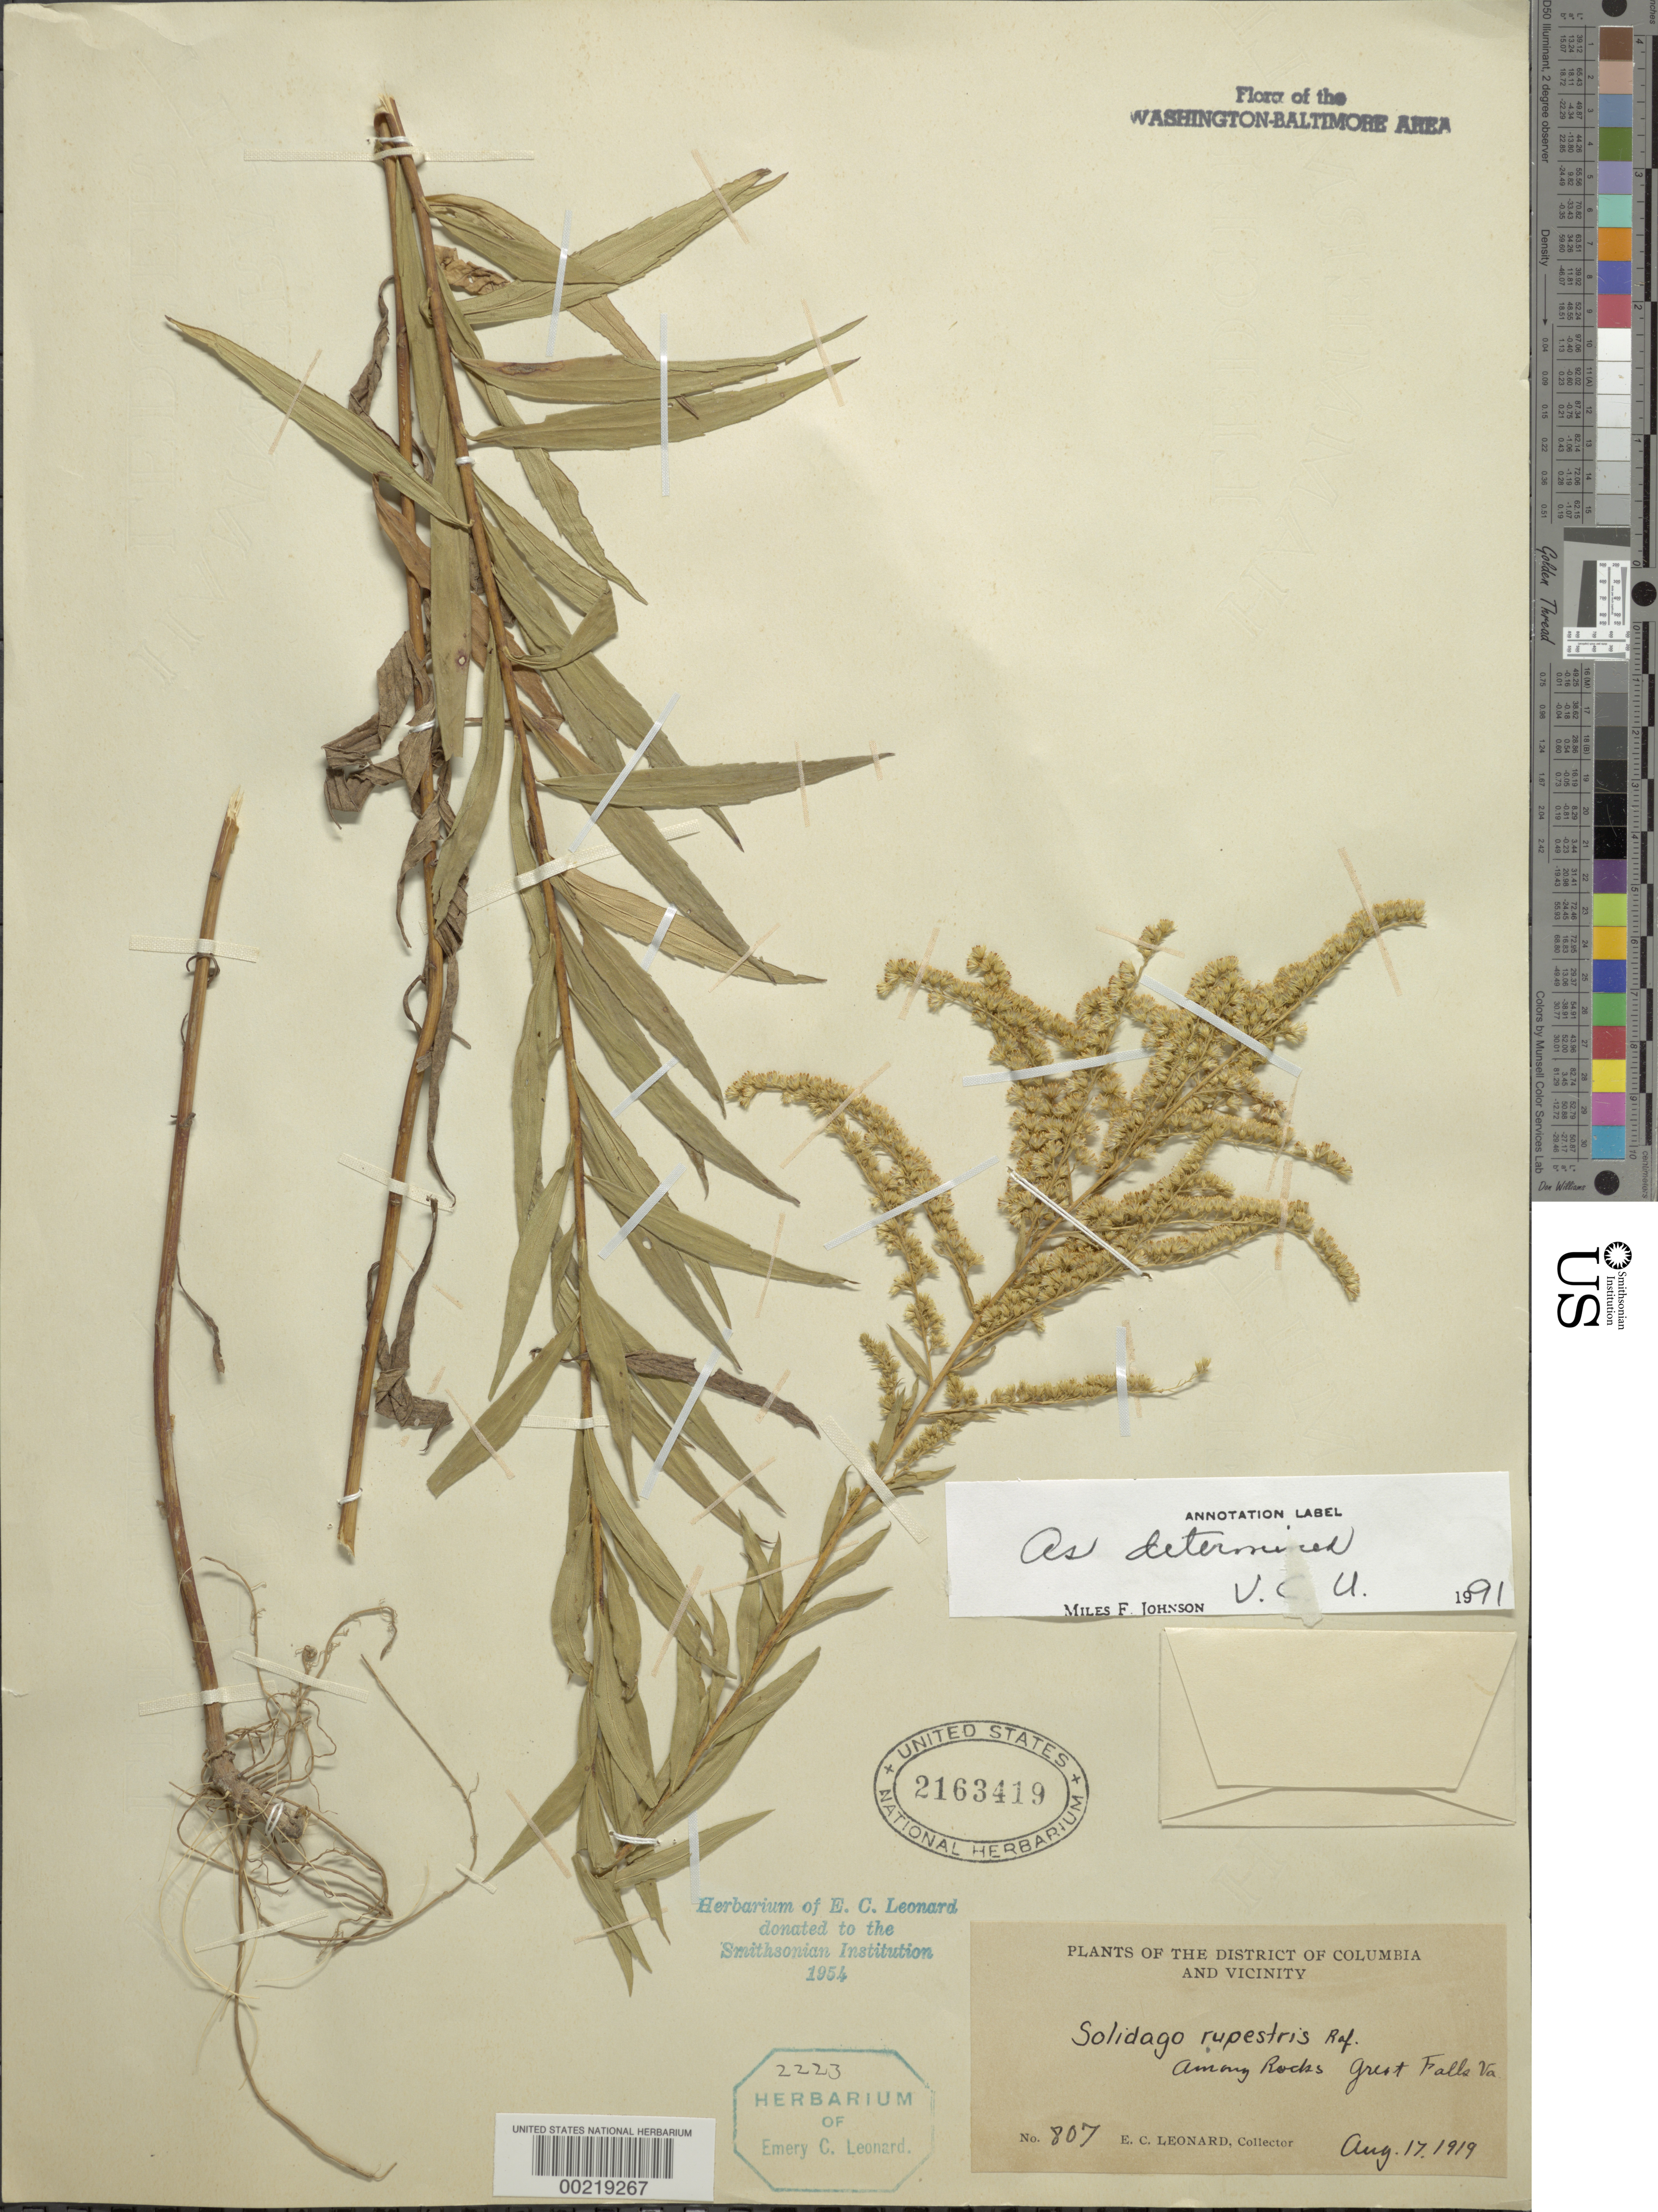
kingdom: Plantae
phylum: Tracheophyta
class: Magnoliopsida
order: Asterales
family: Asteraceae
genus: Solidago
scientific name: Solidago rupestris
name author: Raf.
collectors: E. C. Leonard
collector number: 807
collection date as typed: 17 Aug 1919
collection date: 1919-08-17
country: United States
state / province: Virginia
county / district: Fairfax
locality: Great Falls C. & O. Canal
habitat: Among rocks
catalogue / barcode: US 2163419